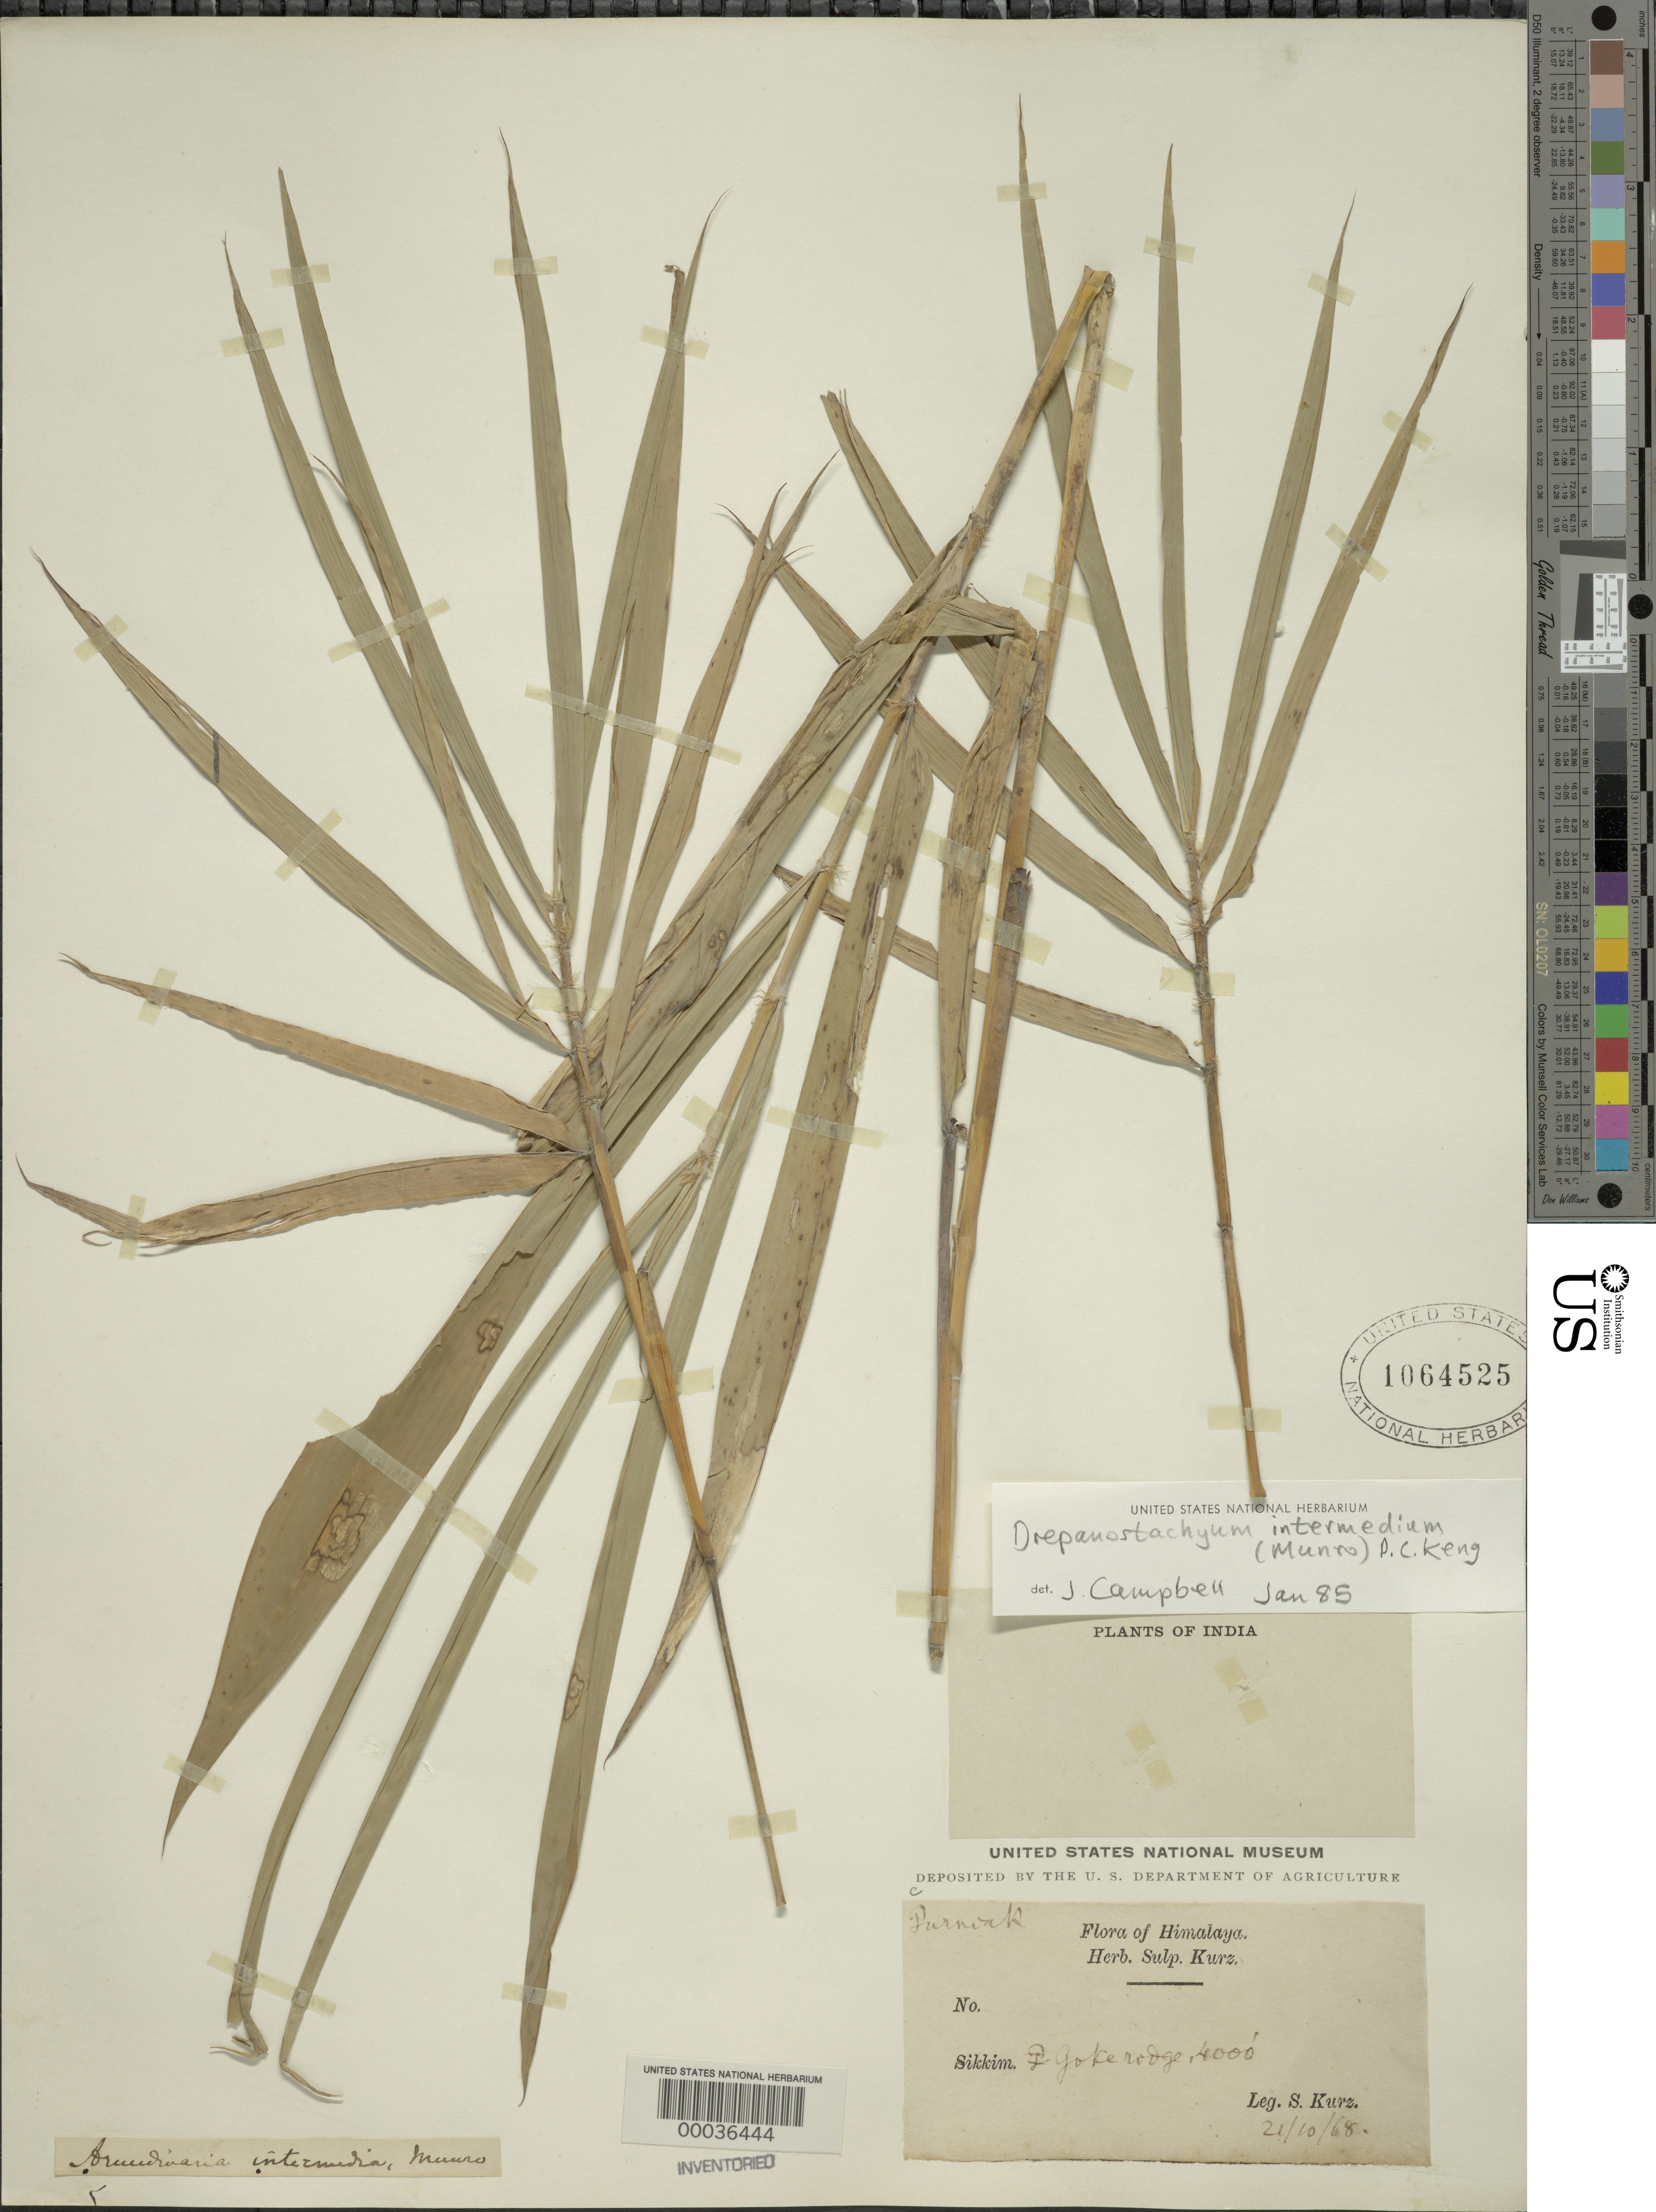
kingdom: Plantae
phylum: Tracheophyta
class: Liliopsida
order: Poales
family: Poaceae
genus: Drepanostachyum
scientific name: Drepanostachyum intermedium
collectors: W. Kurz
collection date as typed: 21 Oct 1968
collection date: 1968-10-21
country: India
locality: Gakerodge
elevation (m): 1220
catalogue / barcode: US 1064525